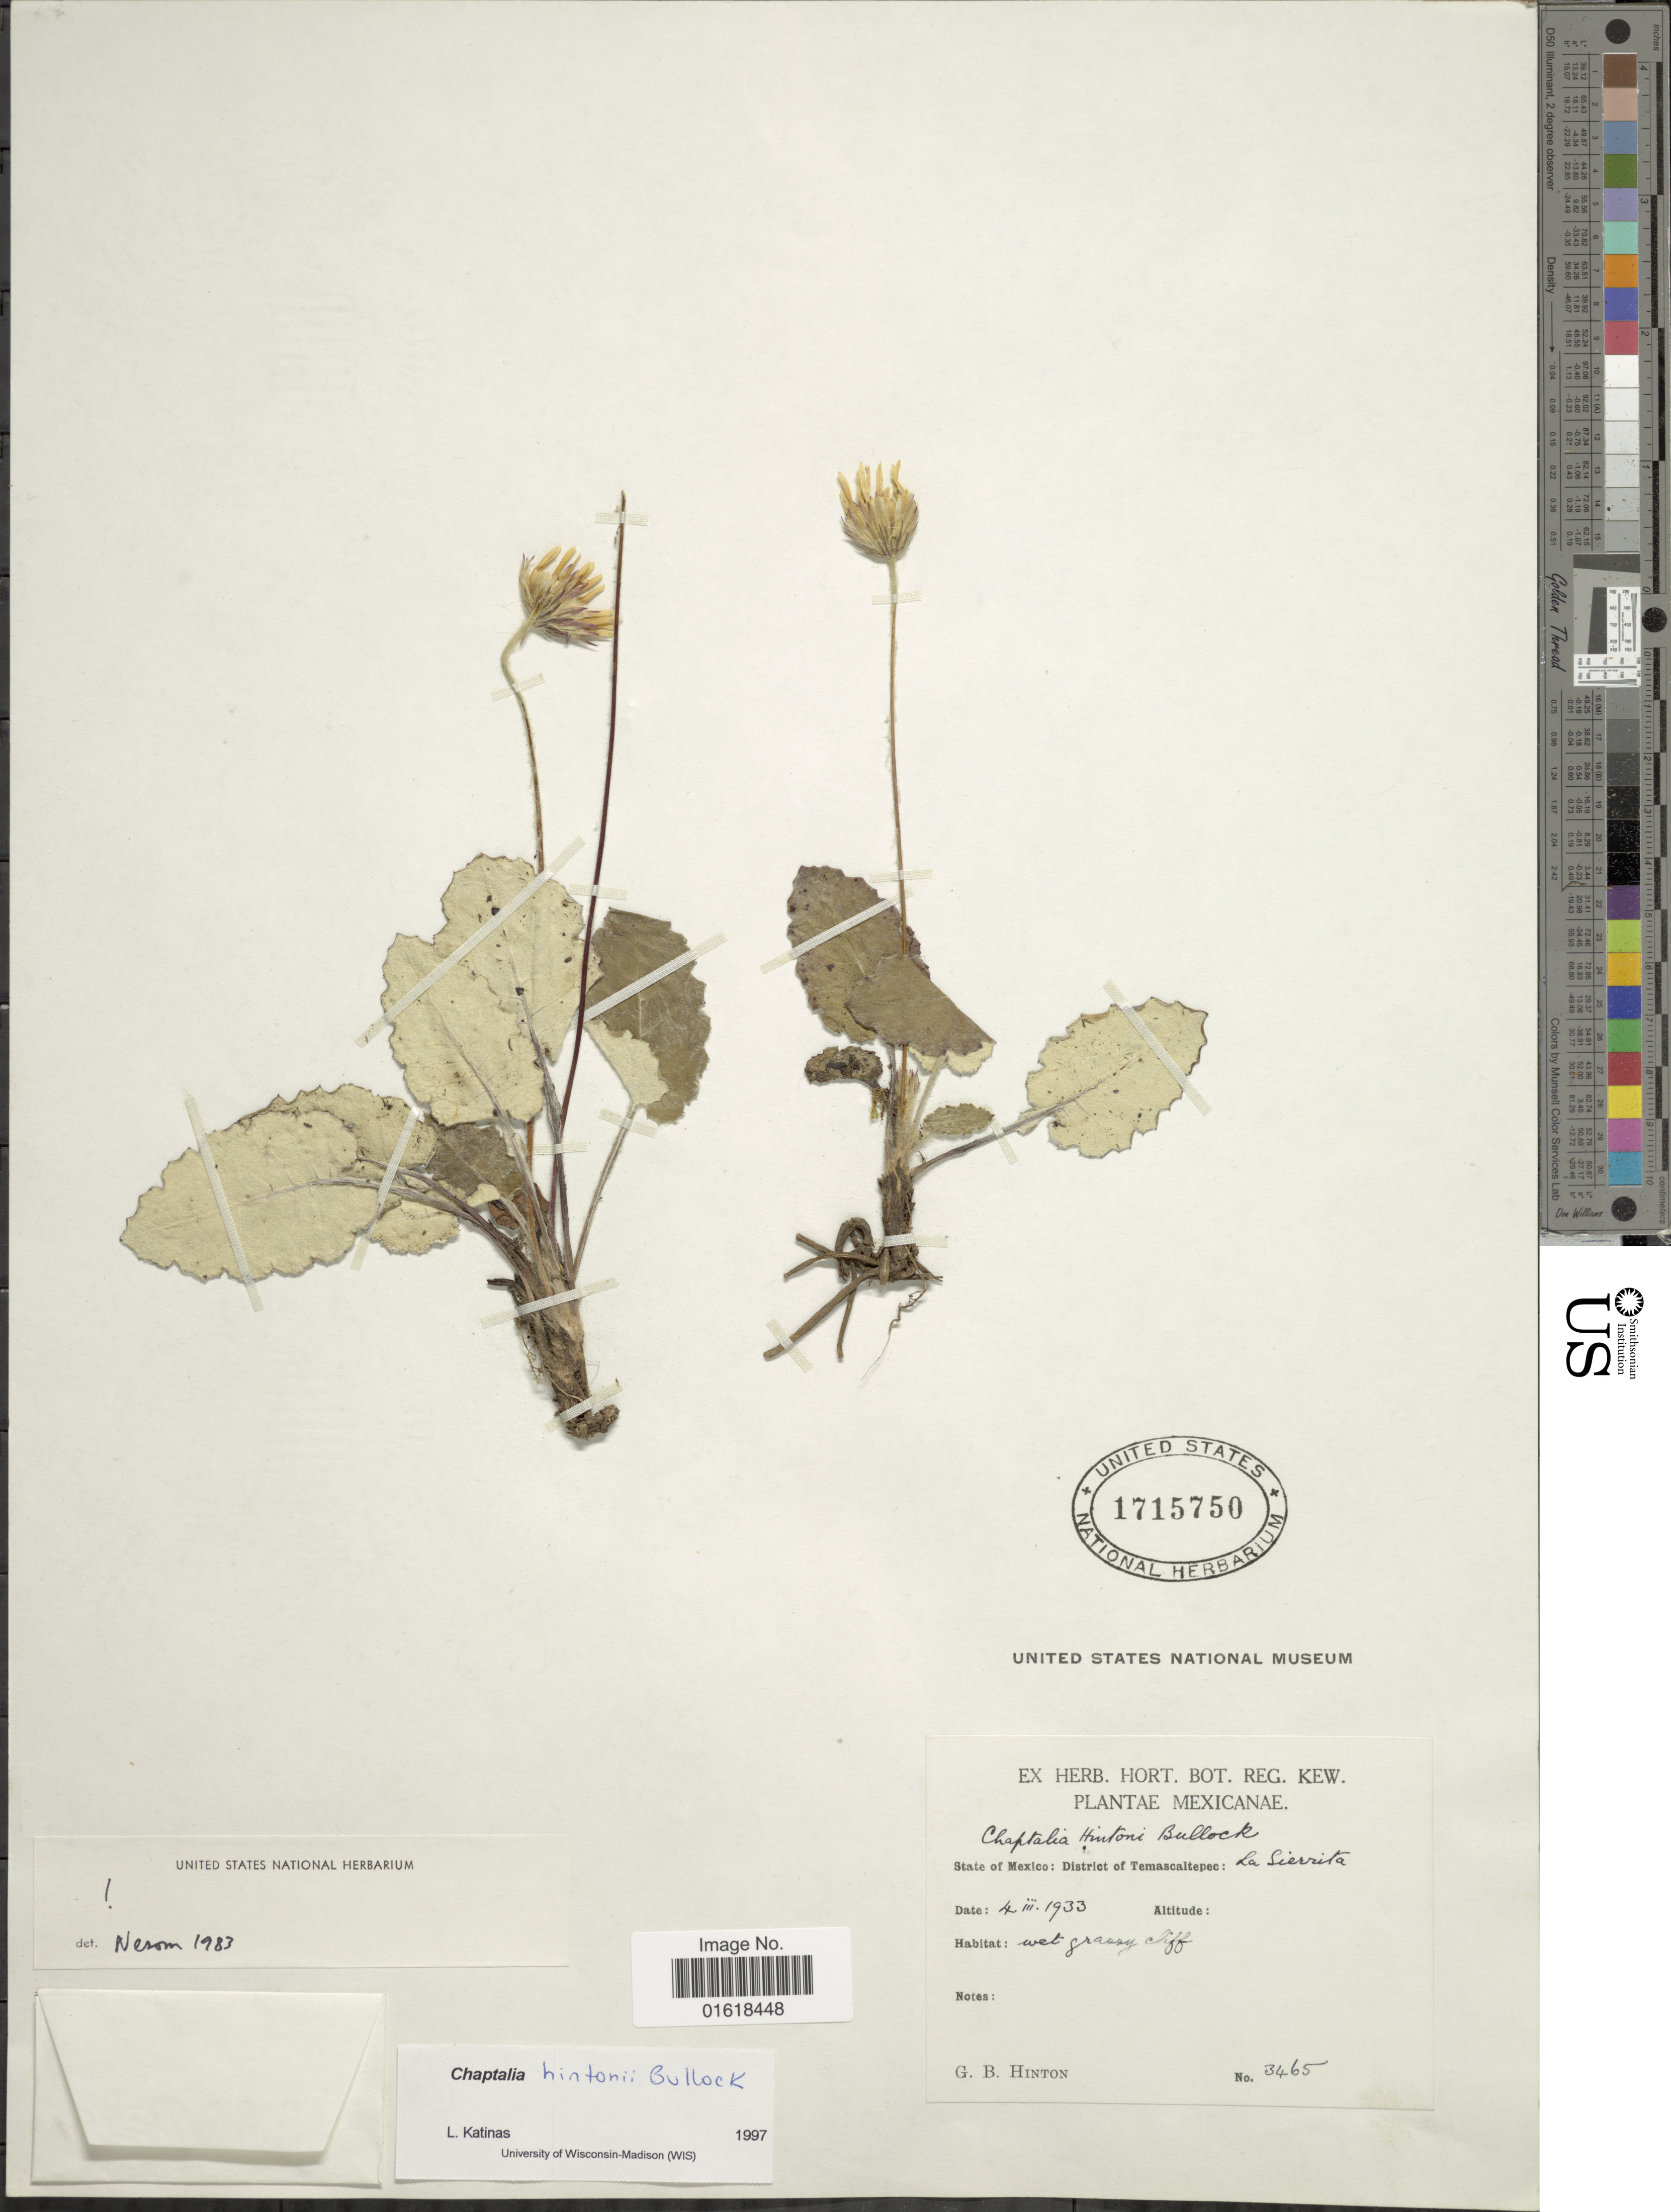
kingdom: Plantae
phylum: Tracheophyta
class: Magnoliopsida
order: Asterales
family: Asteraceae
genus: Chaptalia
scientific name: Chaptalia hintoni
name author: Bullock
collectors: G. B. Hinton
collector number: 3465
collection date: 1933-03-04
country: Mexico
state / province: México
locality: La Sierrita. District of Temascaltepec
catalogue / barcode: US 1715750